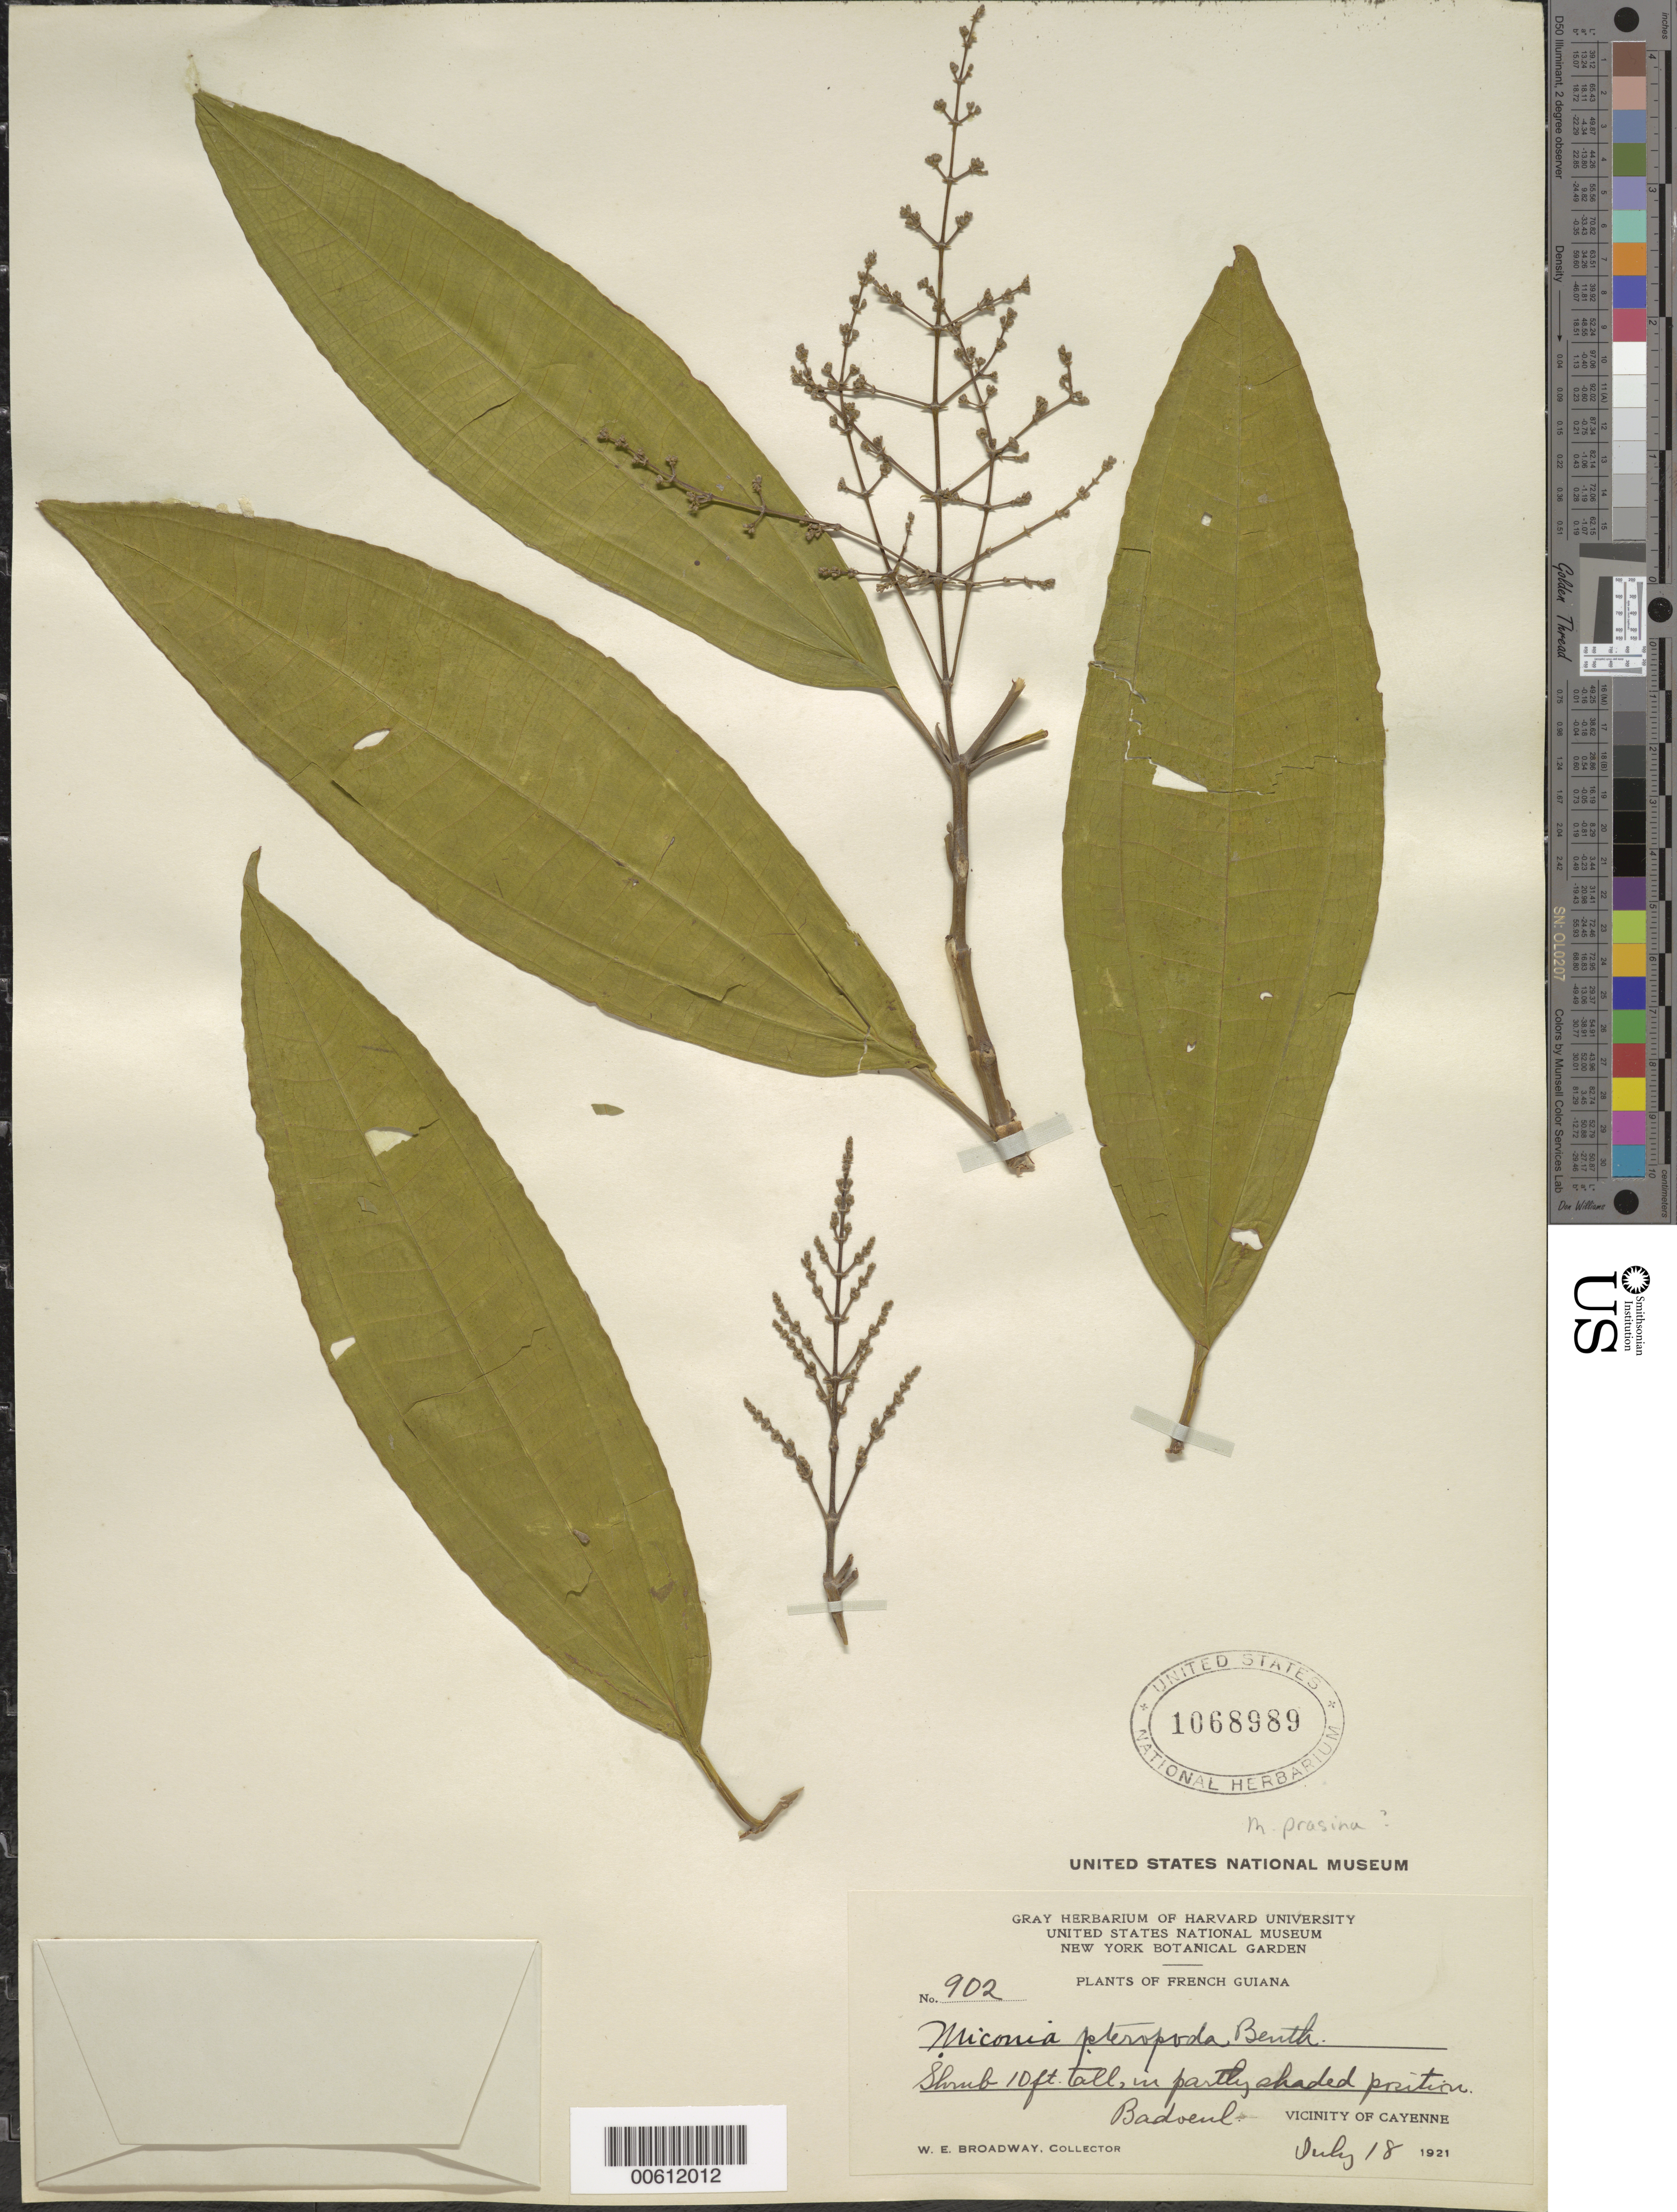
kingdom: Plantae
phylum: Tracheophyta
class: Magnoliopsida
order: Myrtales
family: Melastomataceae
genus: Miconia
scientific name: Miconia prasina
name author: (Sw.) DC.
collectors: W. E. Broadway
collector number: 902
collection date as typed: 18-Jul-21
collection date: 1921-07-18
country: French Guiana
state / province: Cayenne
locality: Cayenne, vic., Badoeul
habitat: Partly shaded position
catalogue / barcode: US 1068989